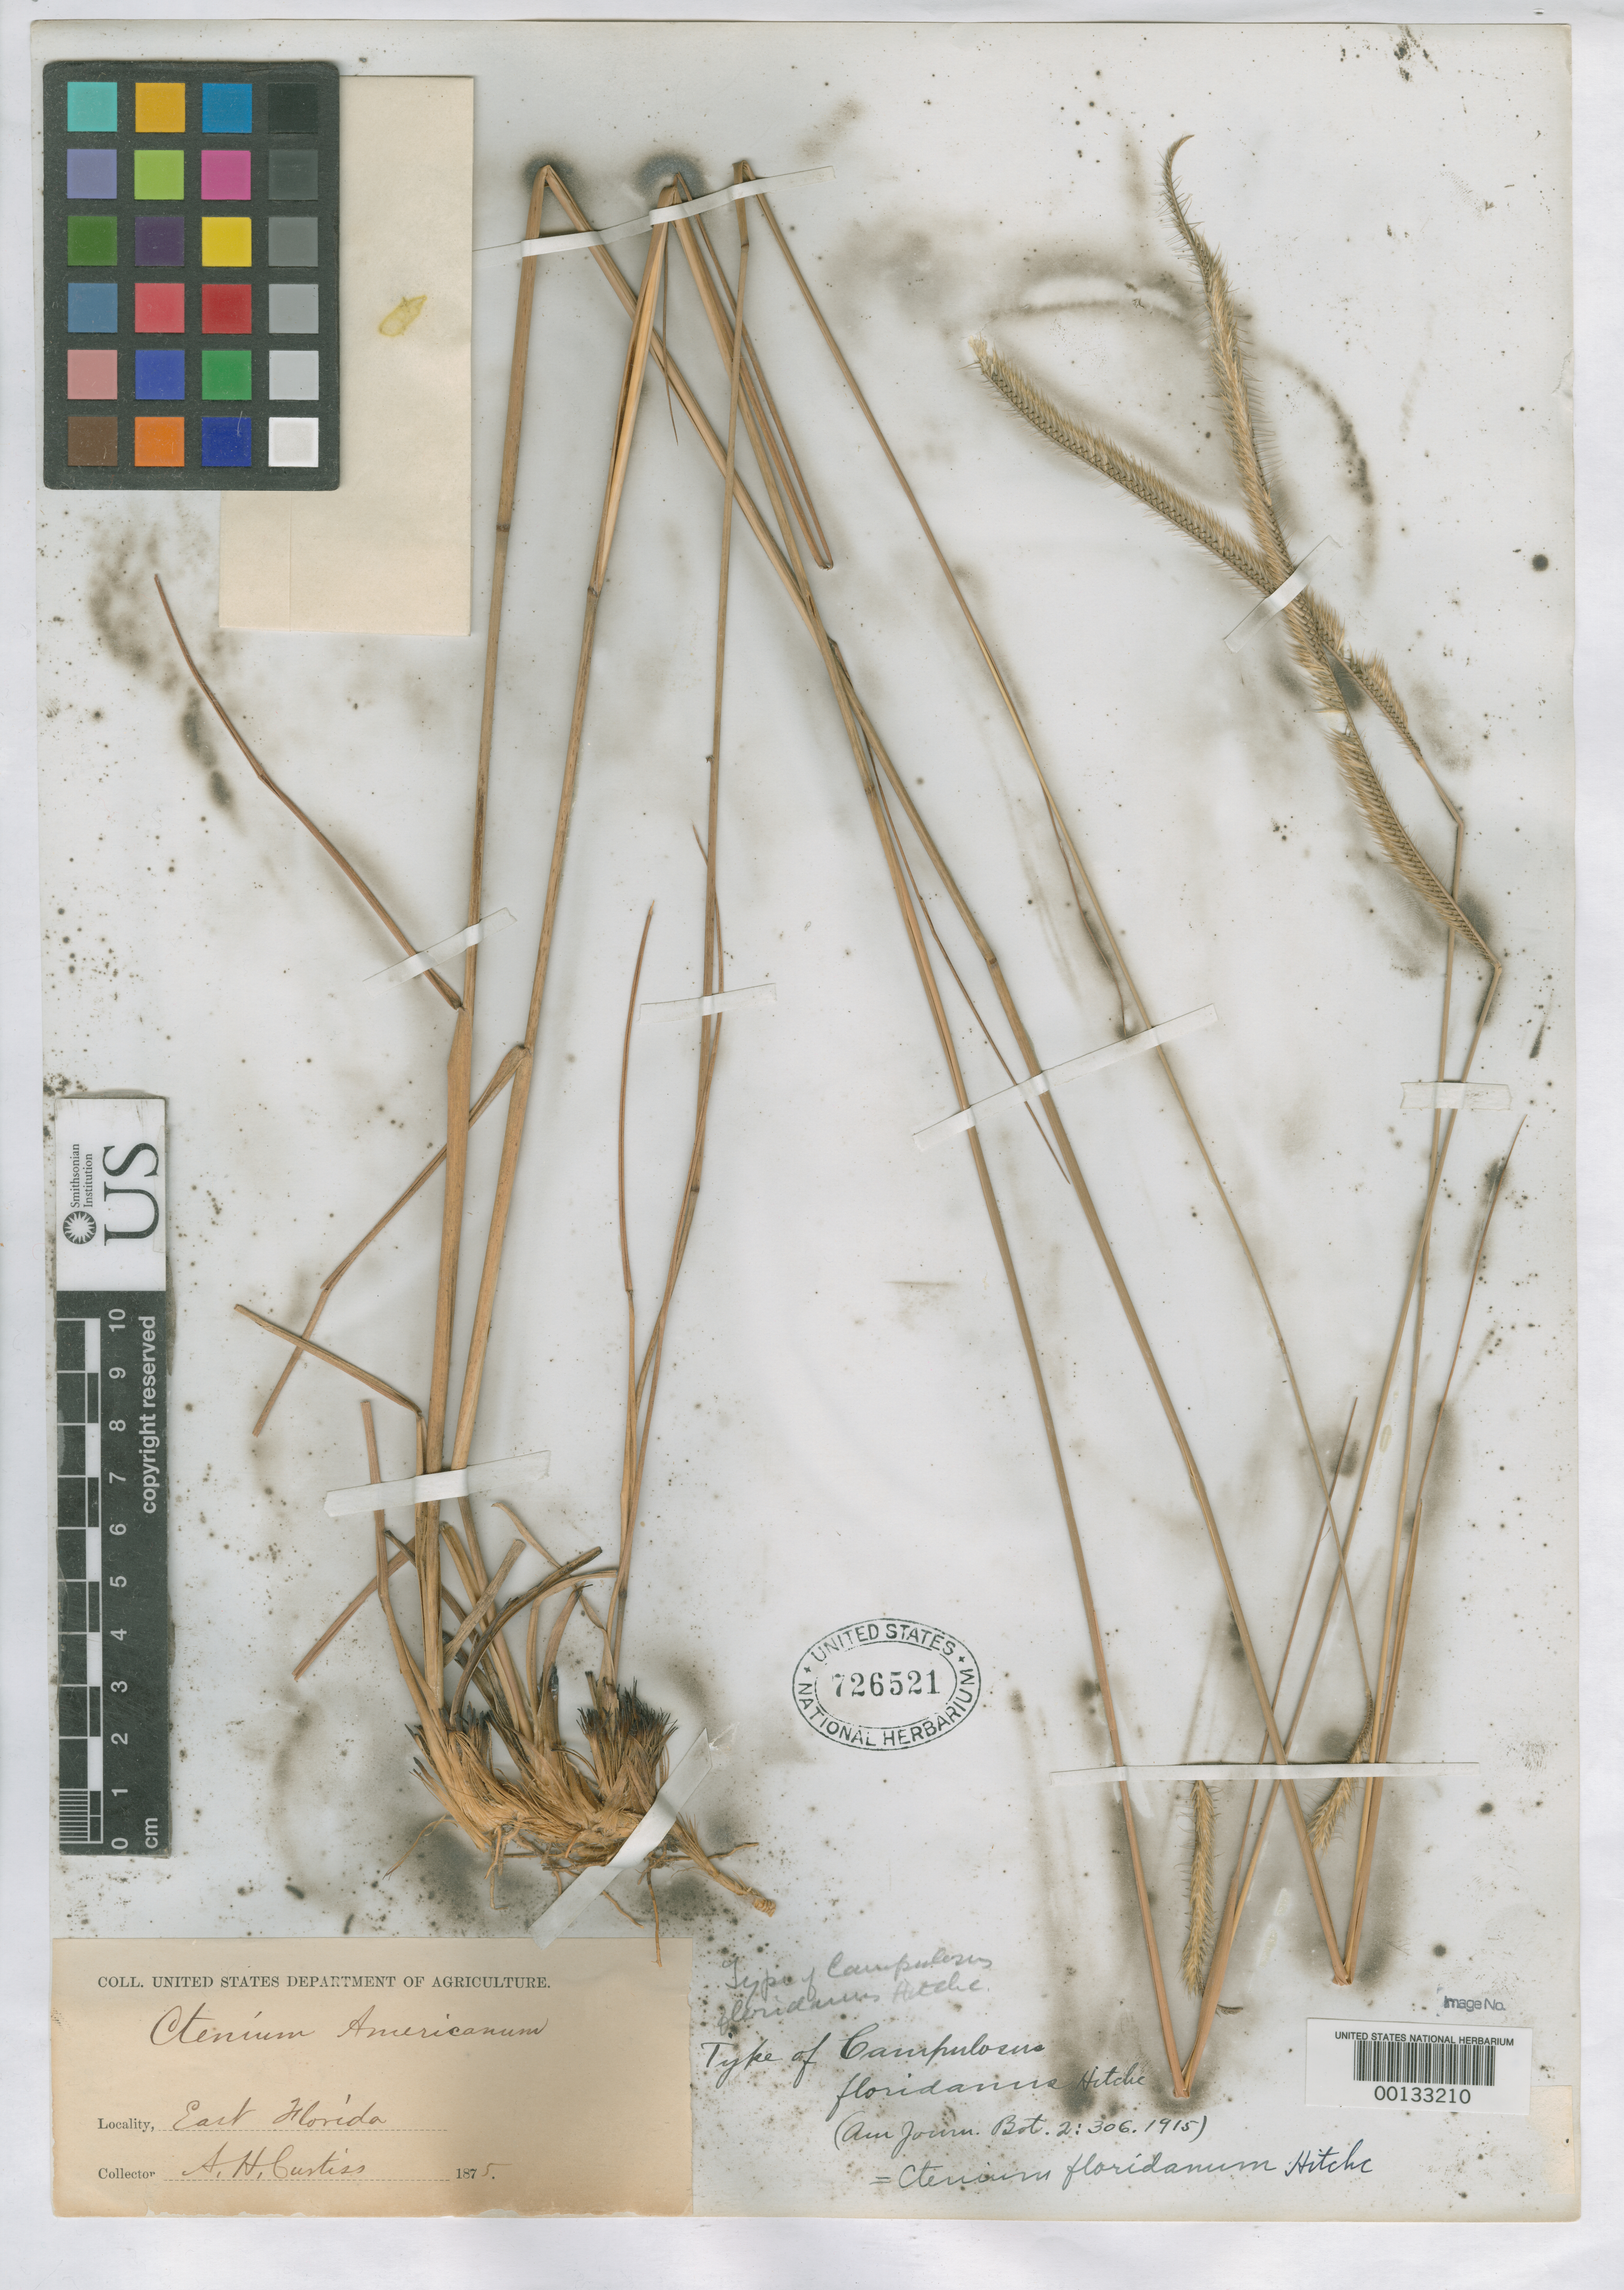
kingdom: Plantae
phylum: Tracheophyta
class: Liliopsida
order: Poales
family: Poaceae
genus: Campulosus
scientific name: Campulosus floridanus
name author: Hitchc.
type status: Holotype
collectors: A. H. Curtiss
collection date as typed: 1875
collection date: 1875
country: United States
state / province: Florida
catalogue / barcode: US 726521